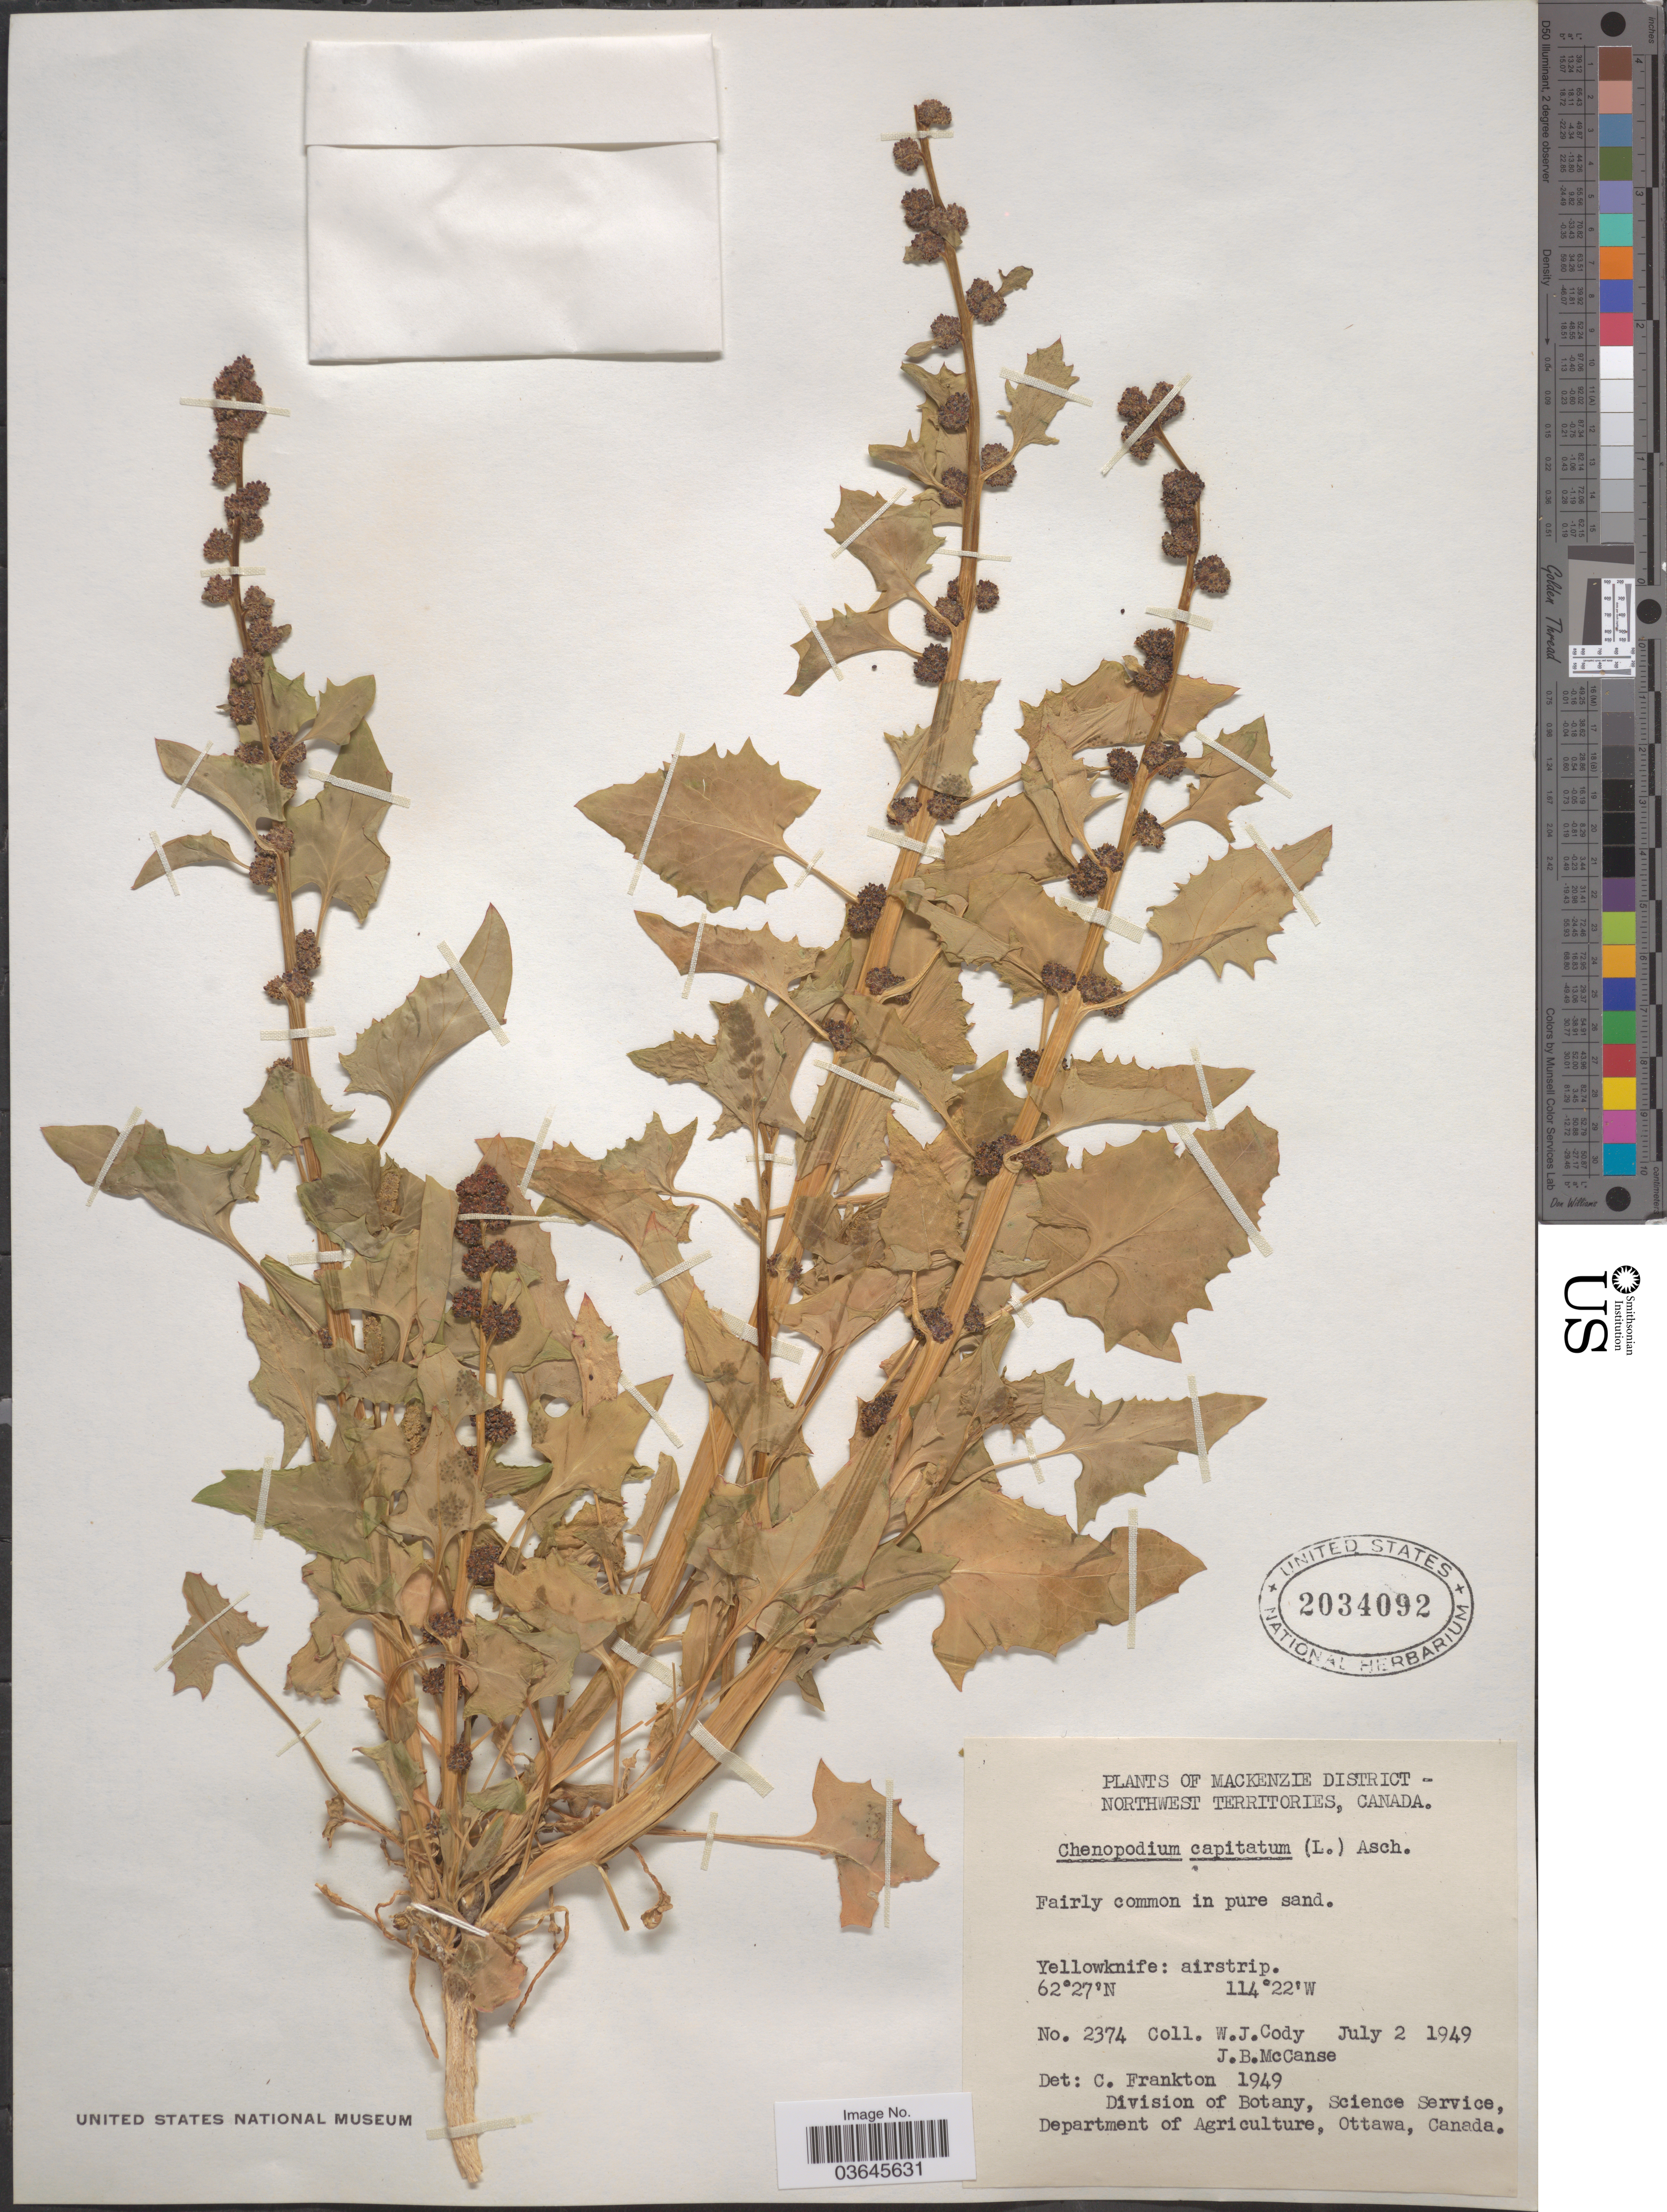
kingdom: Plantae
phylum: Tracheophyta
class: Magnoliopsida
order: Caryophyllales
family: Amaranthaceae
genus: Blitum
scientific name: Blitum capitatum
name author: L.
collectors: W. Cody & J. McCanse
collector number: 2374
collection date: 1949-07-02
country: Canada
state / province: Northwest Territories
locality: Mackenzie District. Yellowknife: airstrip.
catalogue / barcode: US 2034092